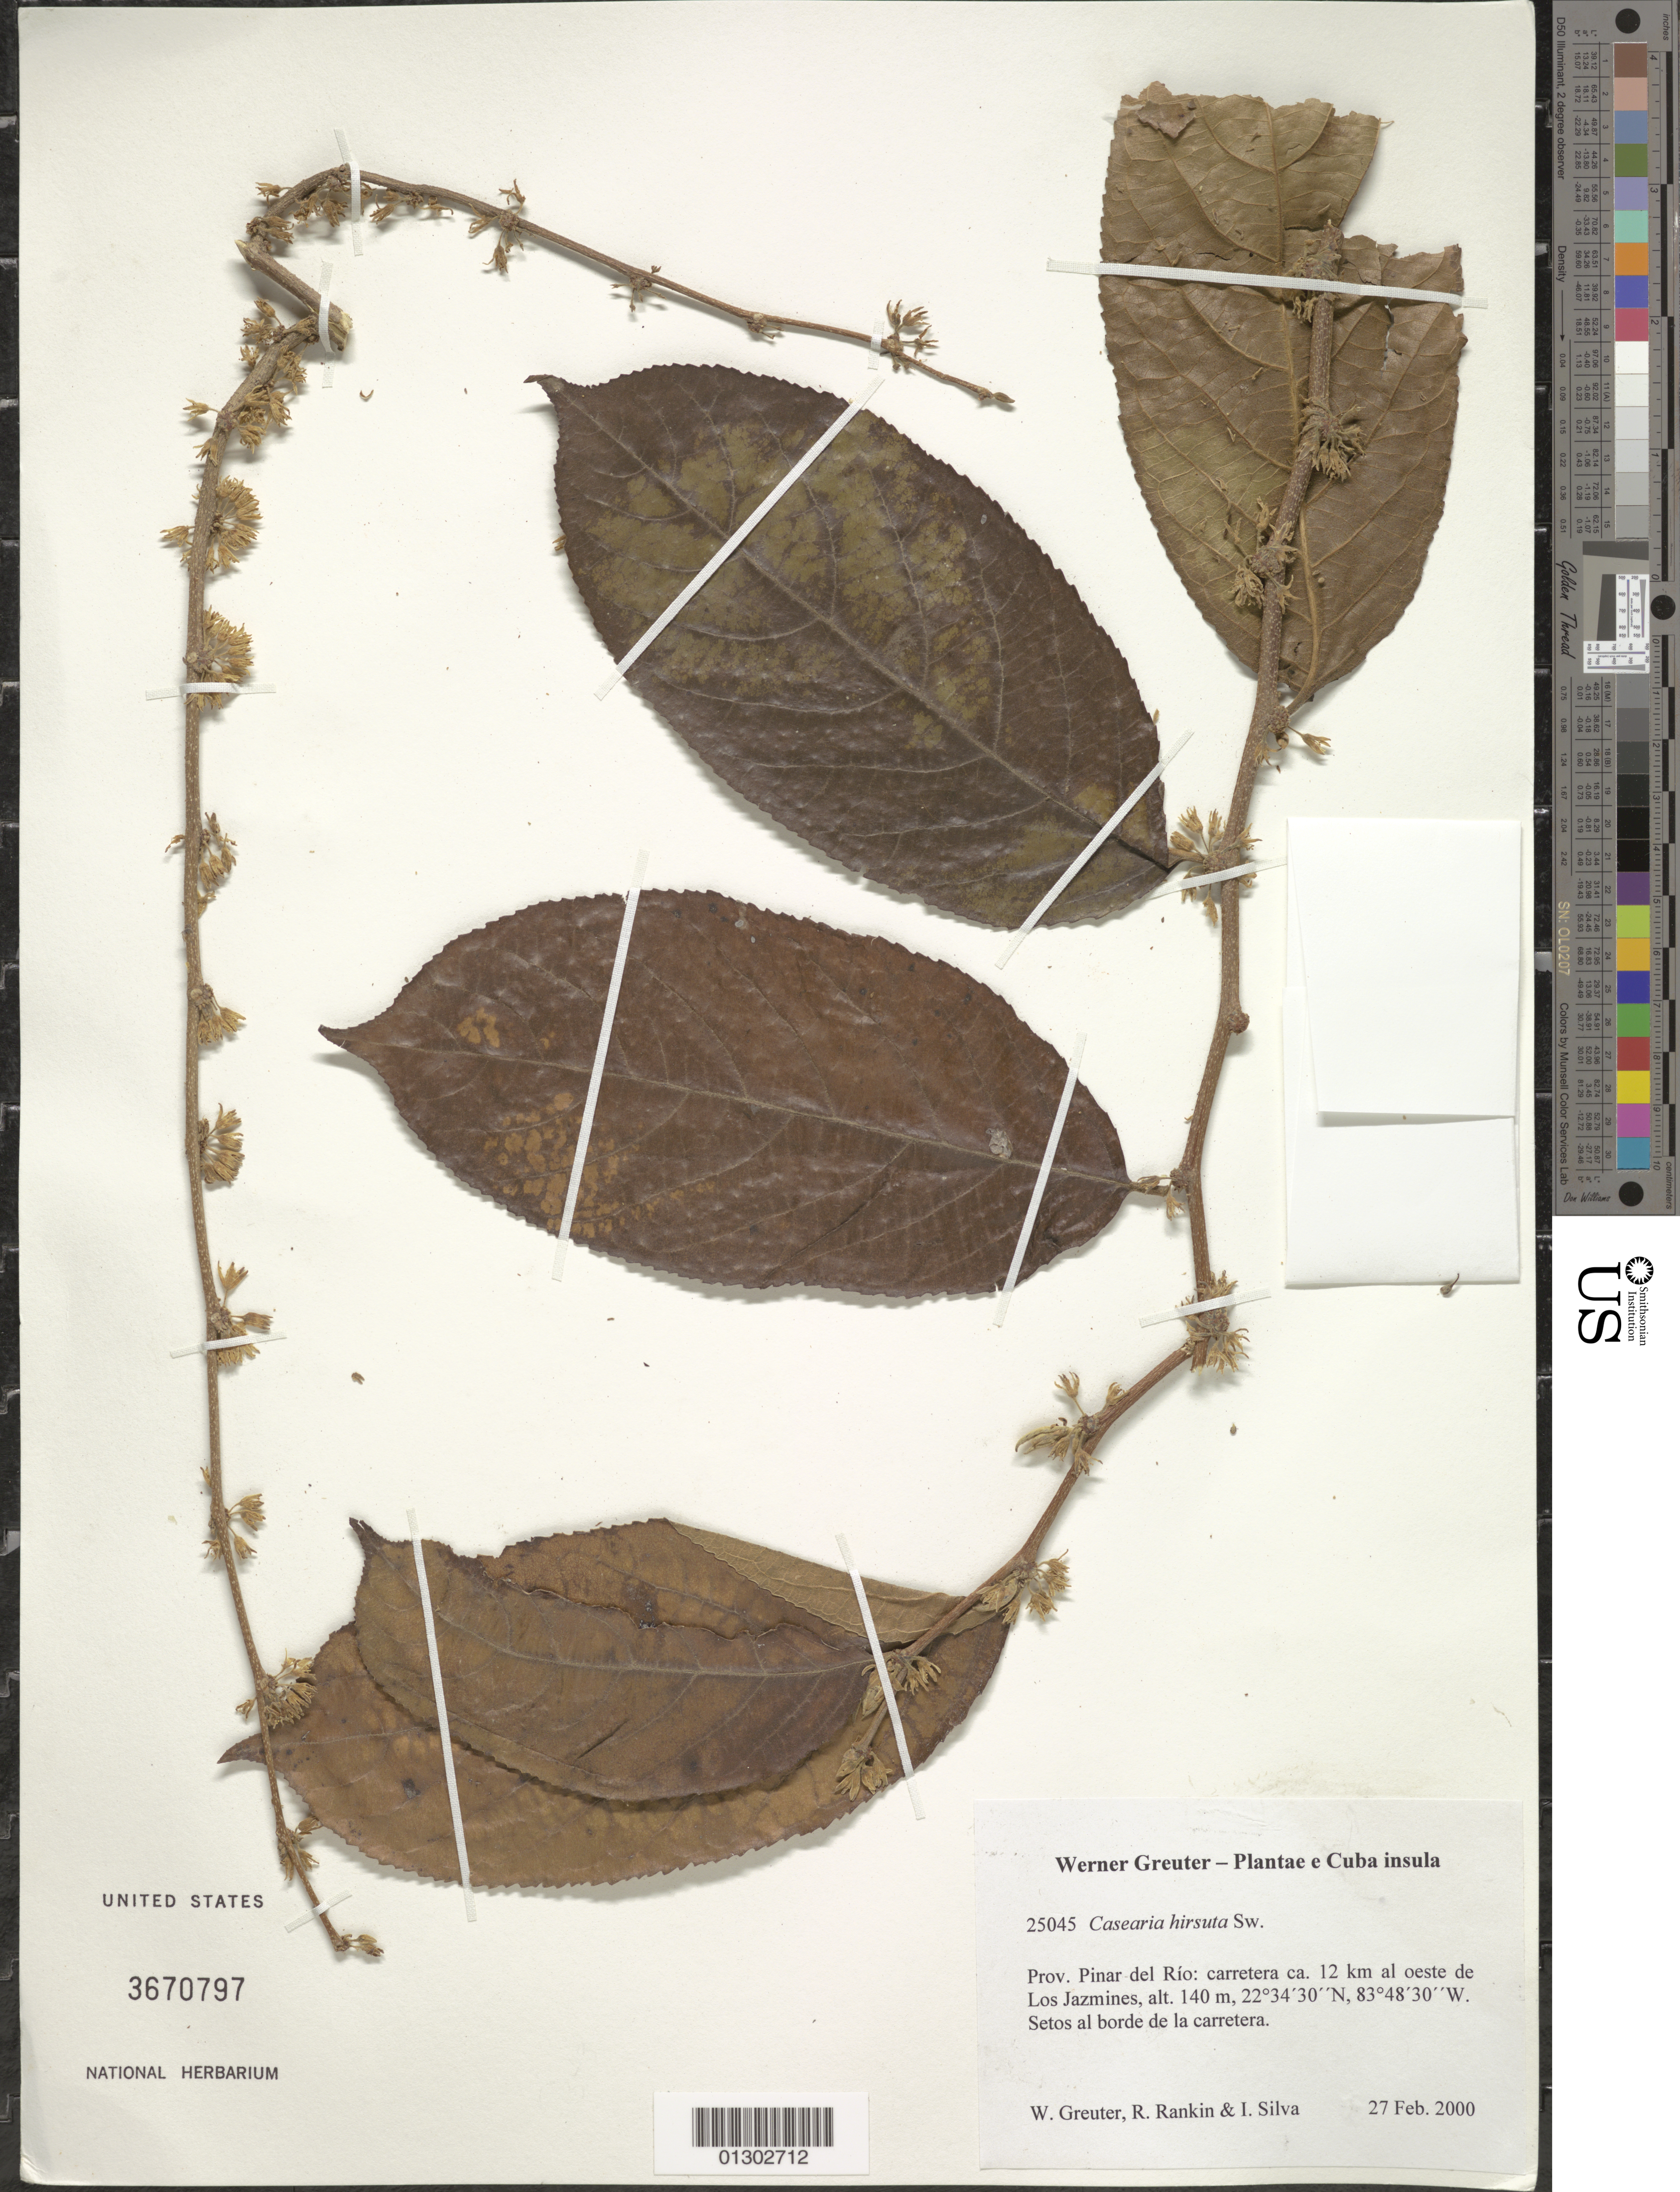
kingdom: Plantae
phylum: Tracheophyta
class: Magnoliopsida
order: Malpighiales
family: Salicaceae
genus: Casearia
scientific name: Casearia hirsuta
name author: Sw.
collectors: W. R. Greuter, R. Rankin Rodriguez & I. Silva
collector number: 25045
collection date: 2000-02-27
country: Cuba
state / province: Pinar del Rio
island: Cuba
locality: Los Jazmines, carretera ca. 12 km al oeste.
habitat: Setos al borde de la carretera.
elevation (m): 140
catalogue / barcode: US 3670797